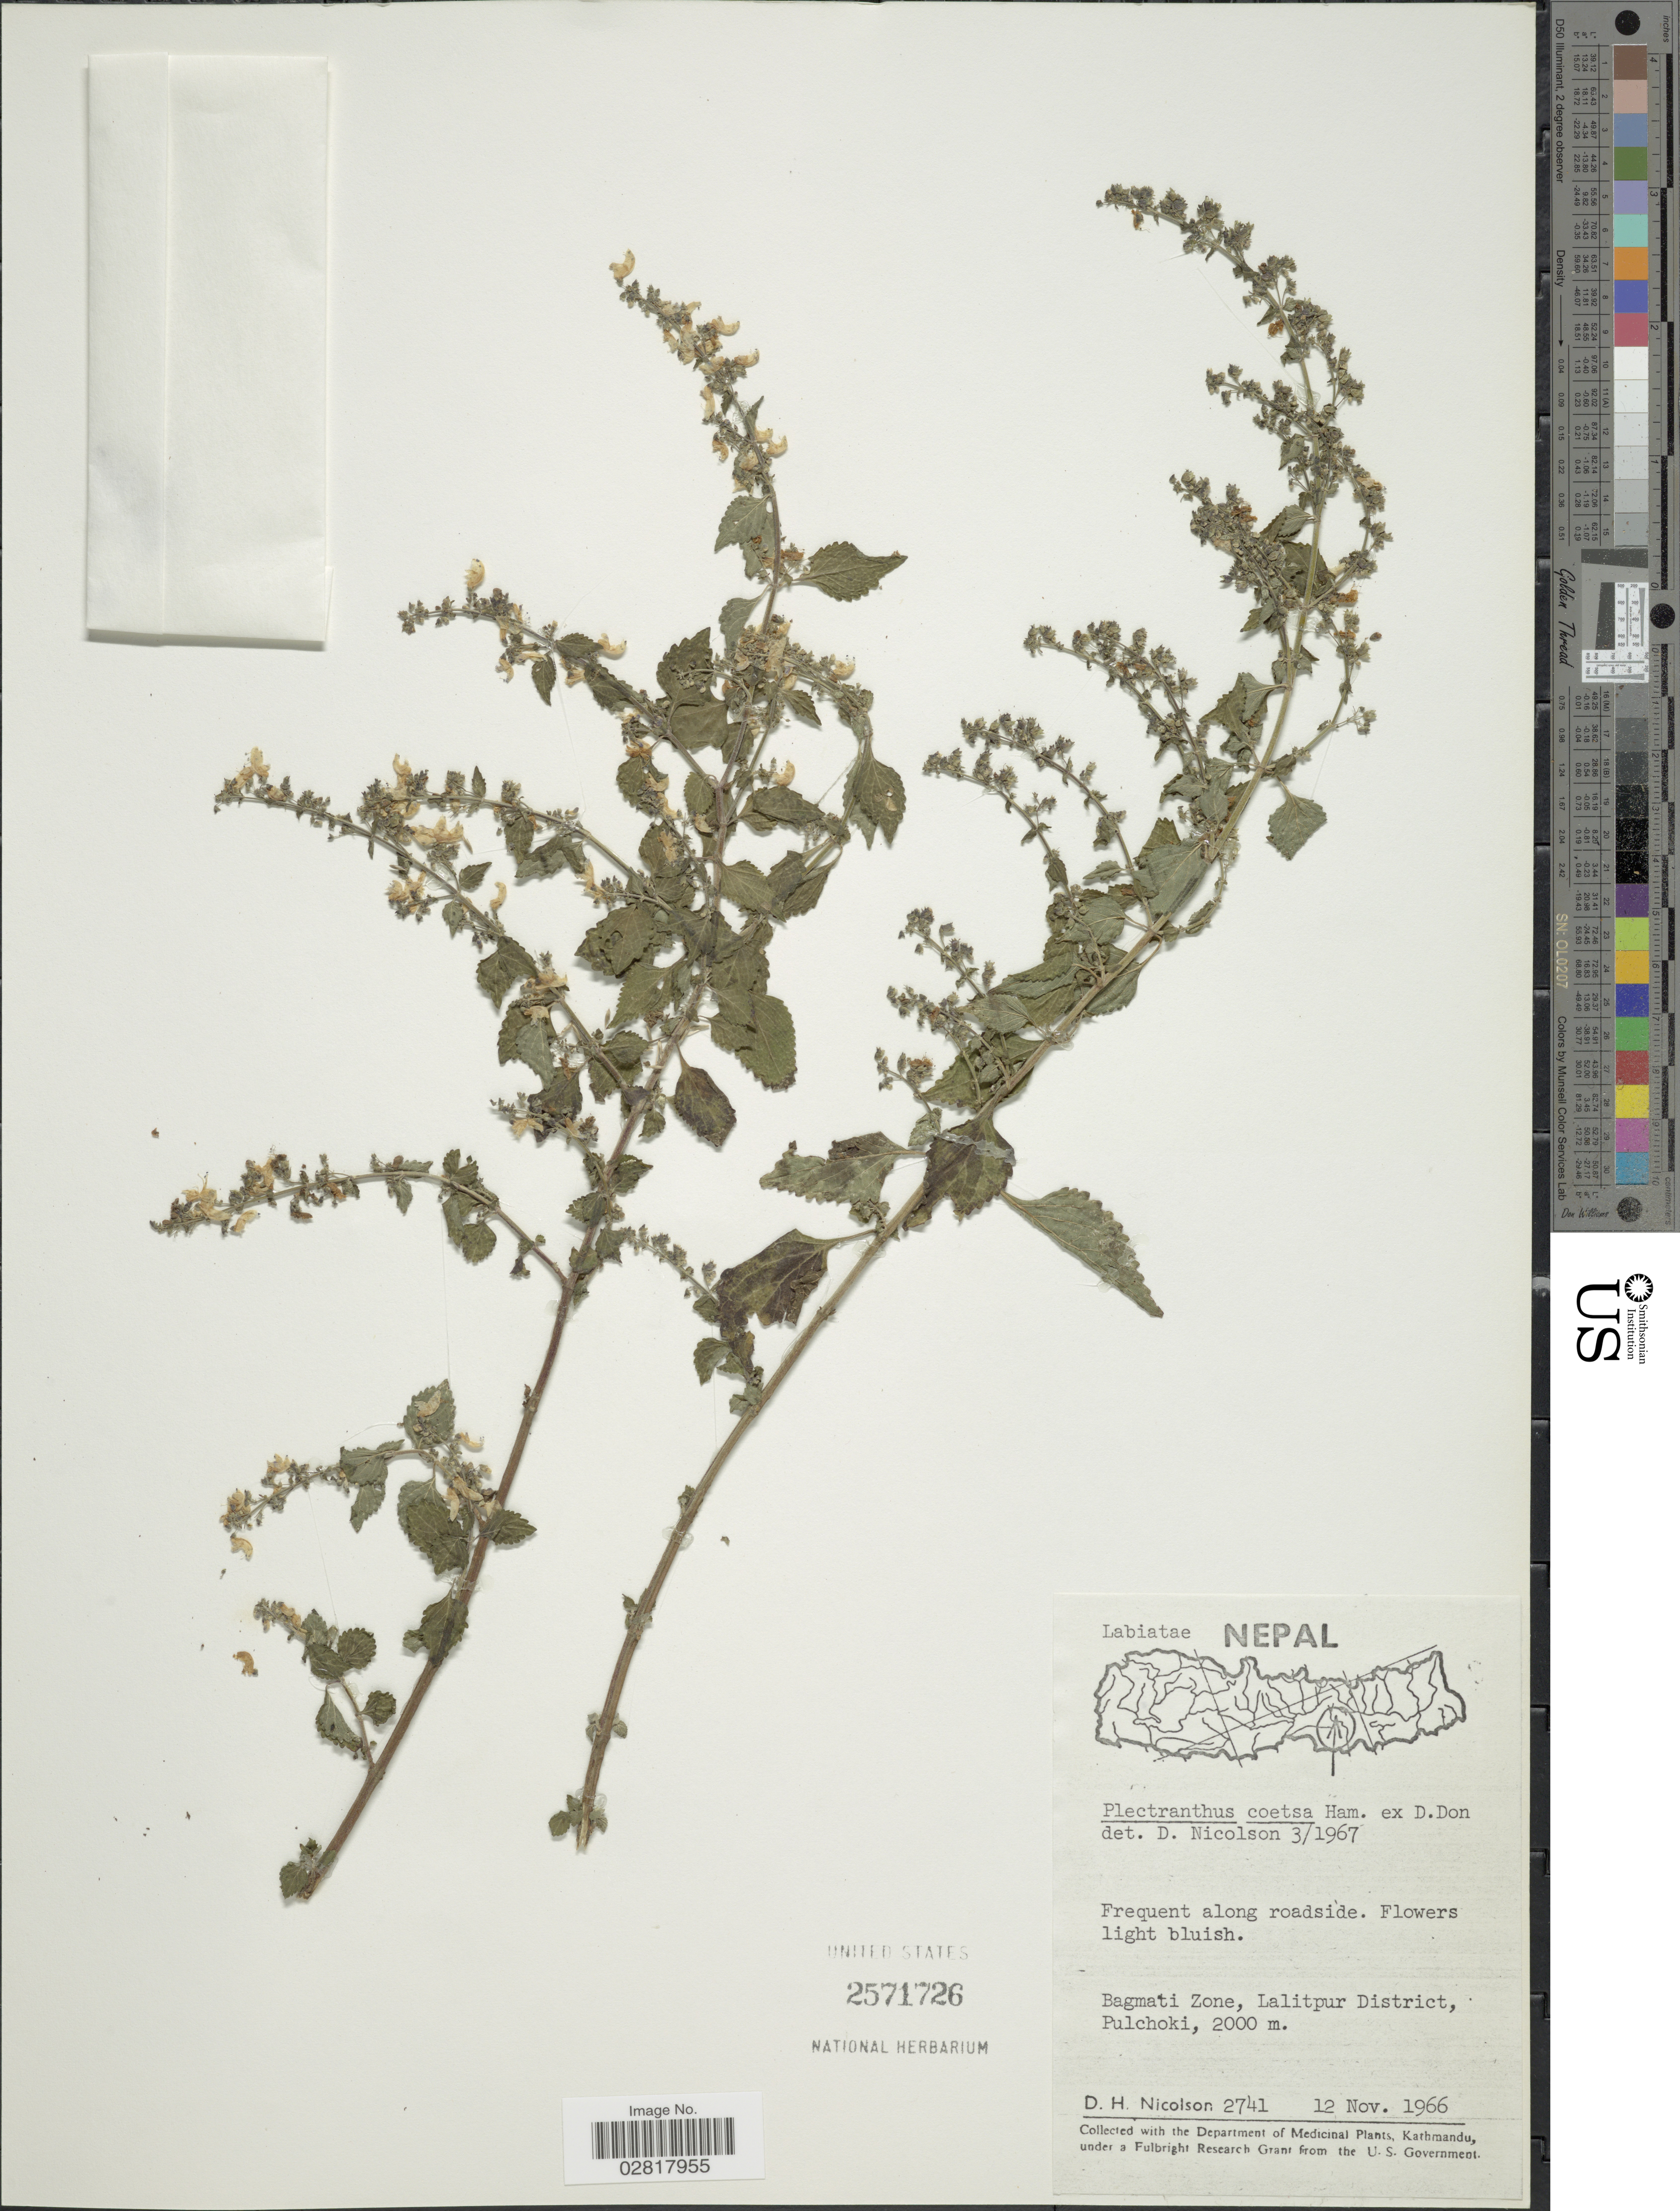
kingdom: Plantae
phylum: Tracheophyta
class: Magnoliopsida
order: Lamiales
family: Lamiaceae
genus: Plectranthus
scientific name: Plectranthus coetsa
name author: Buch.-Ham. ex D. Don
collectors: D. H. Nicolson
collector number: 2741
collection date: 1966-11-12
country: Nepal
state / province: Bagmati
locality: Bagmati Zone, Lalitpur District, Pulchoki.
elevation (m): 2000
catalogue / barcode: US 2571726